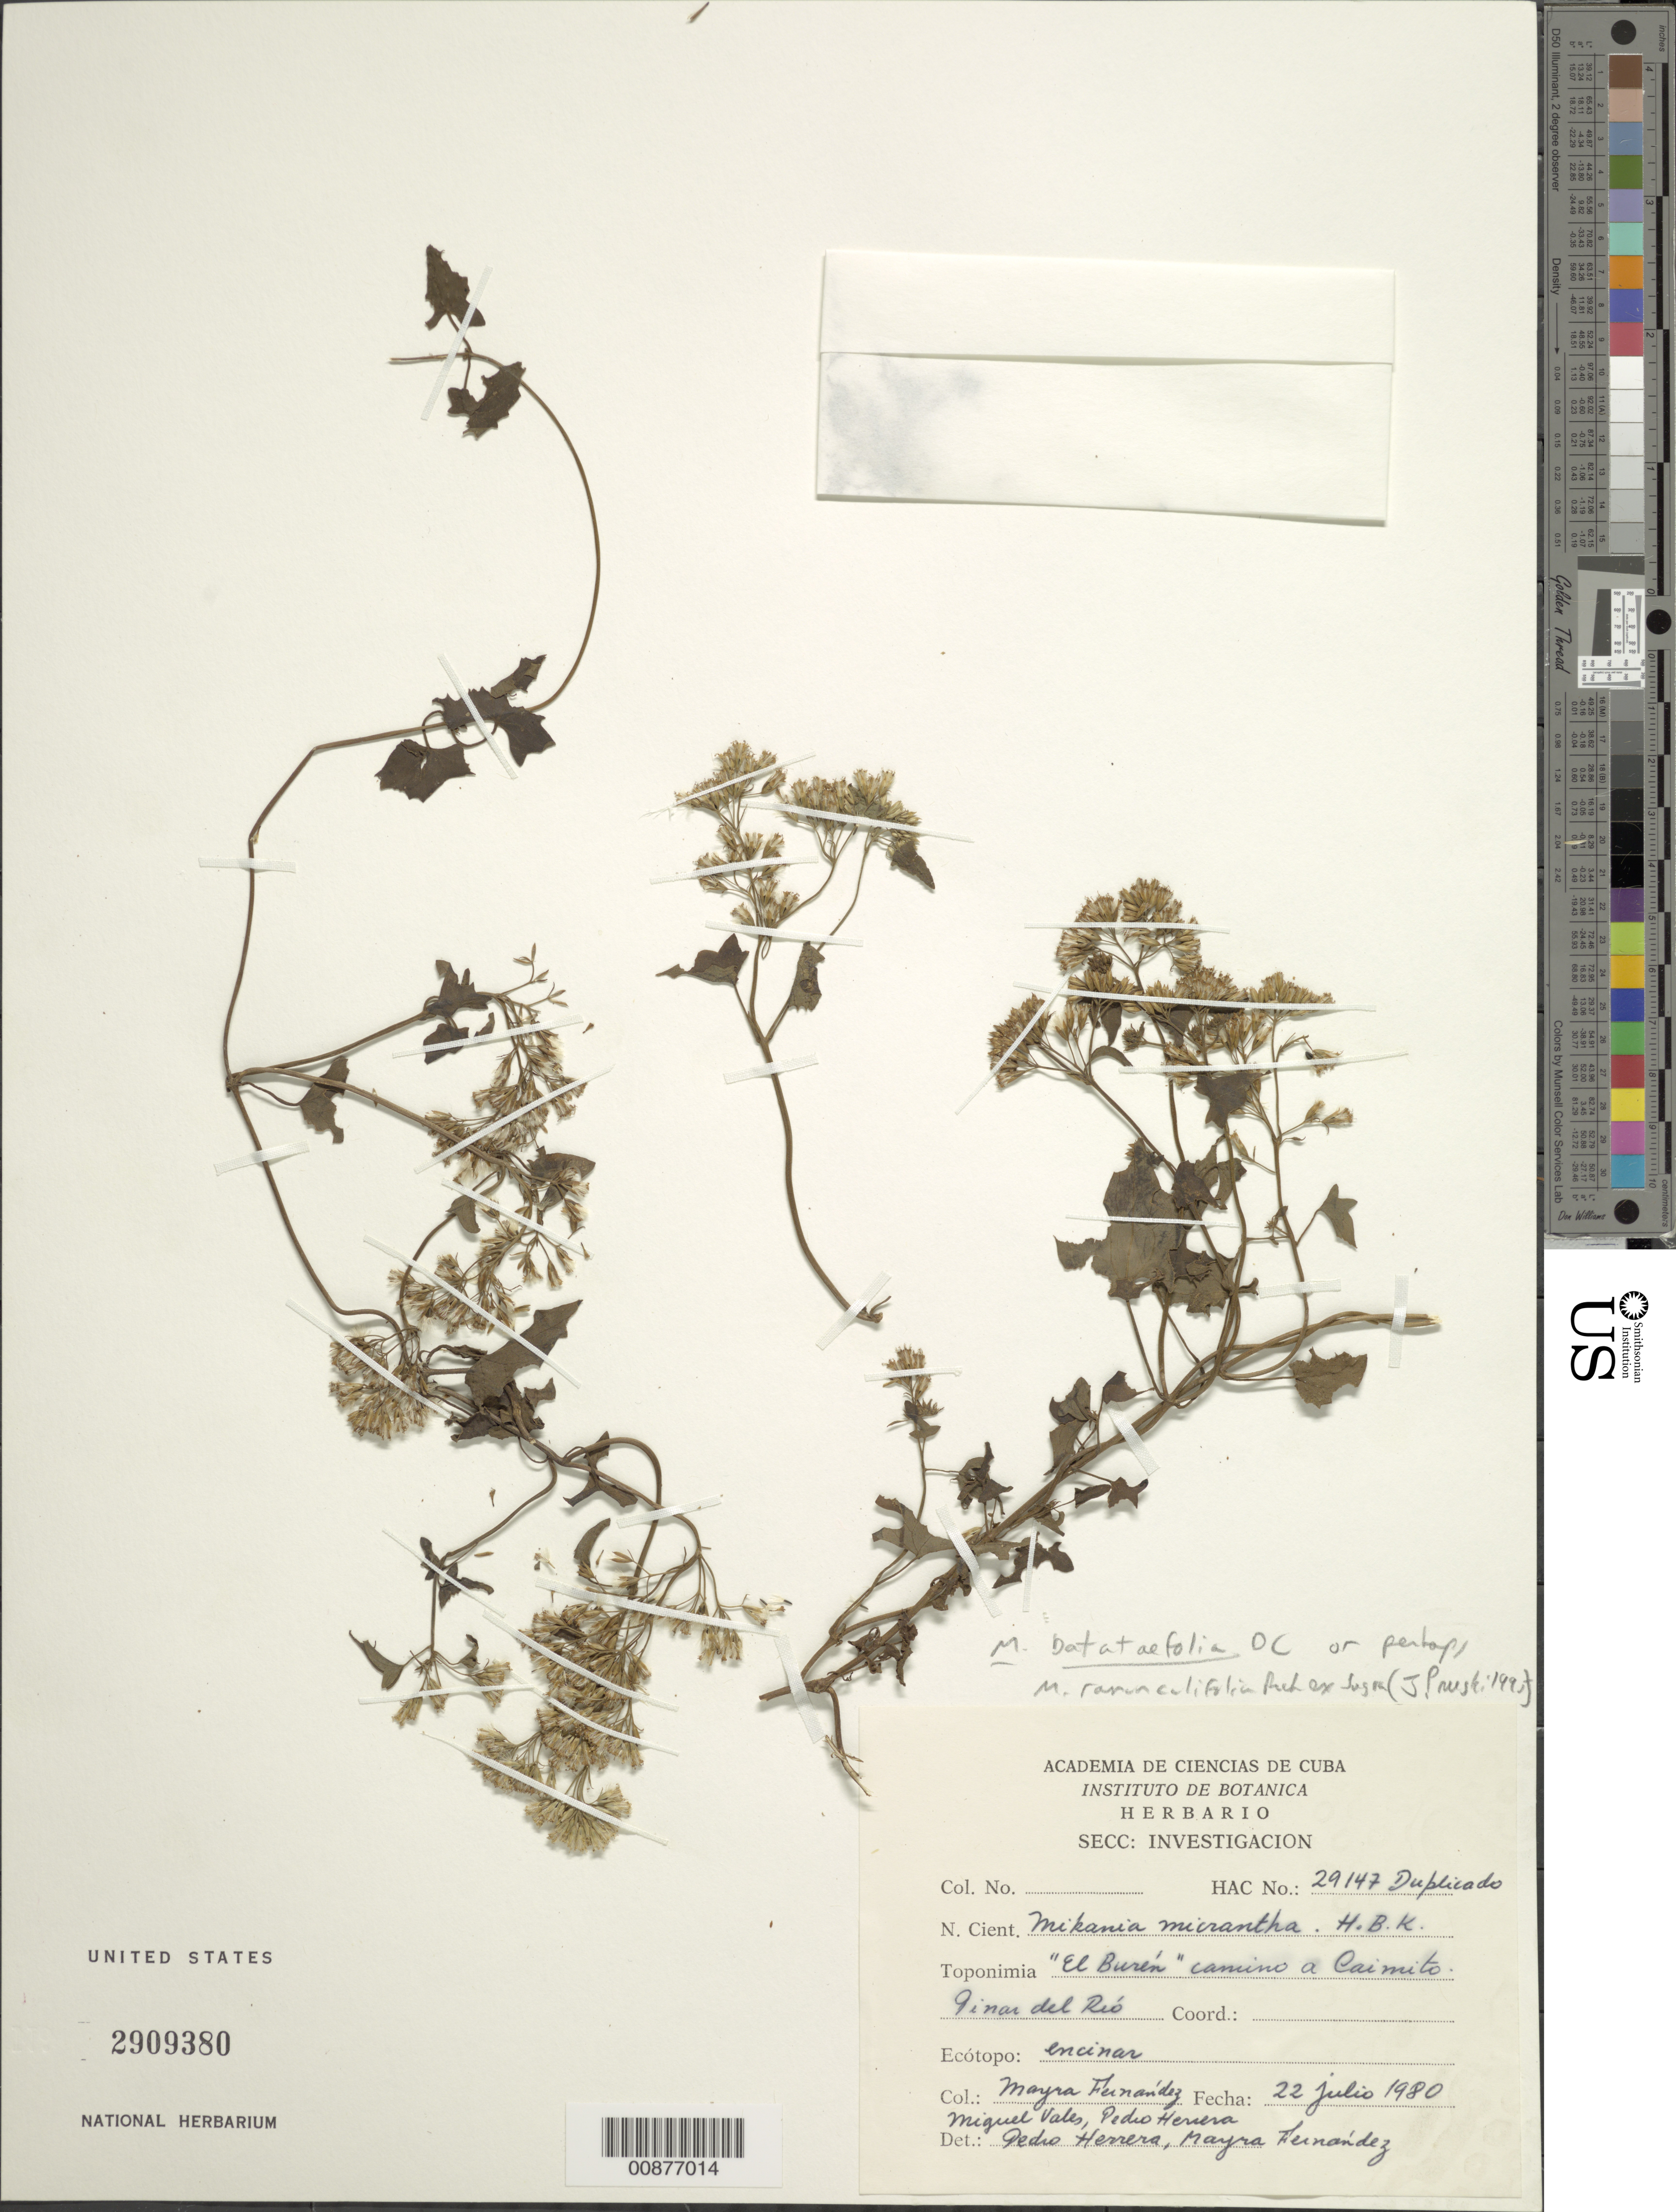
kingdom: Plantae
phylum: Tracheophyta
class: Magnoliopsida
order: Asterales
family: Asteraceae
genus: Mikania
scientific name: Mikania batataefolia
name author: DC.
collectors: M. Fernández, M. Vales & Herrera, P.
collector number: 29147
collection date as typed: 22 Jul 1980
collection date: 1980-07-22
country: Cuba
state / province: Pinar del Río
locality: "El Buren" camino a Caimito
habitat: Encinar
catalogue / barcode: US 2909380